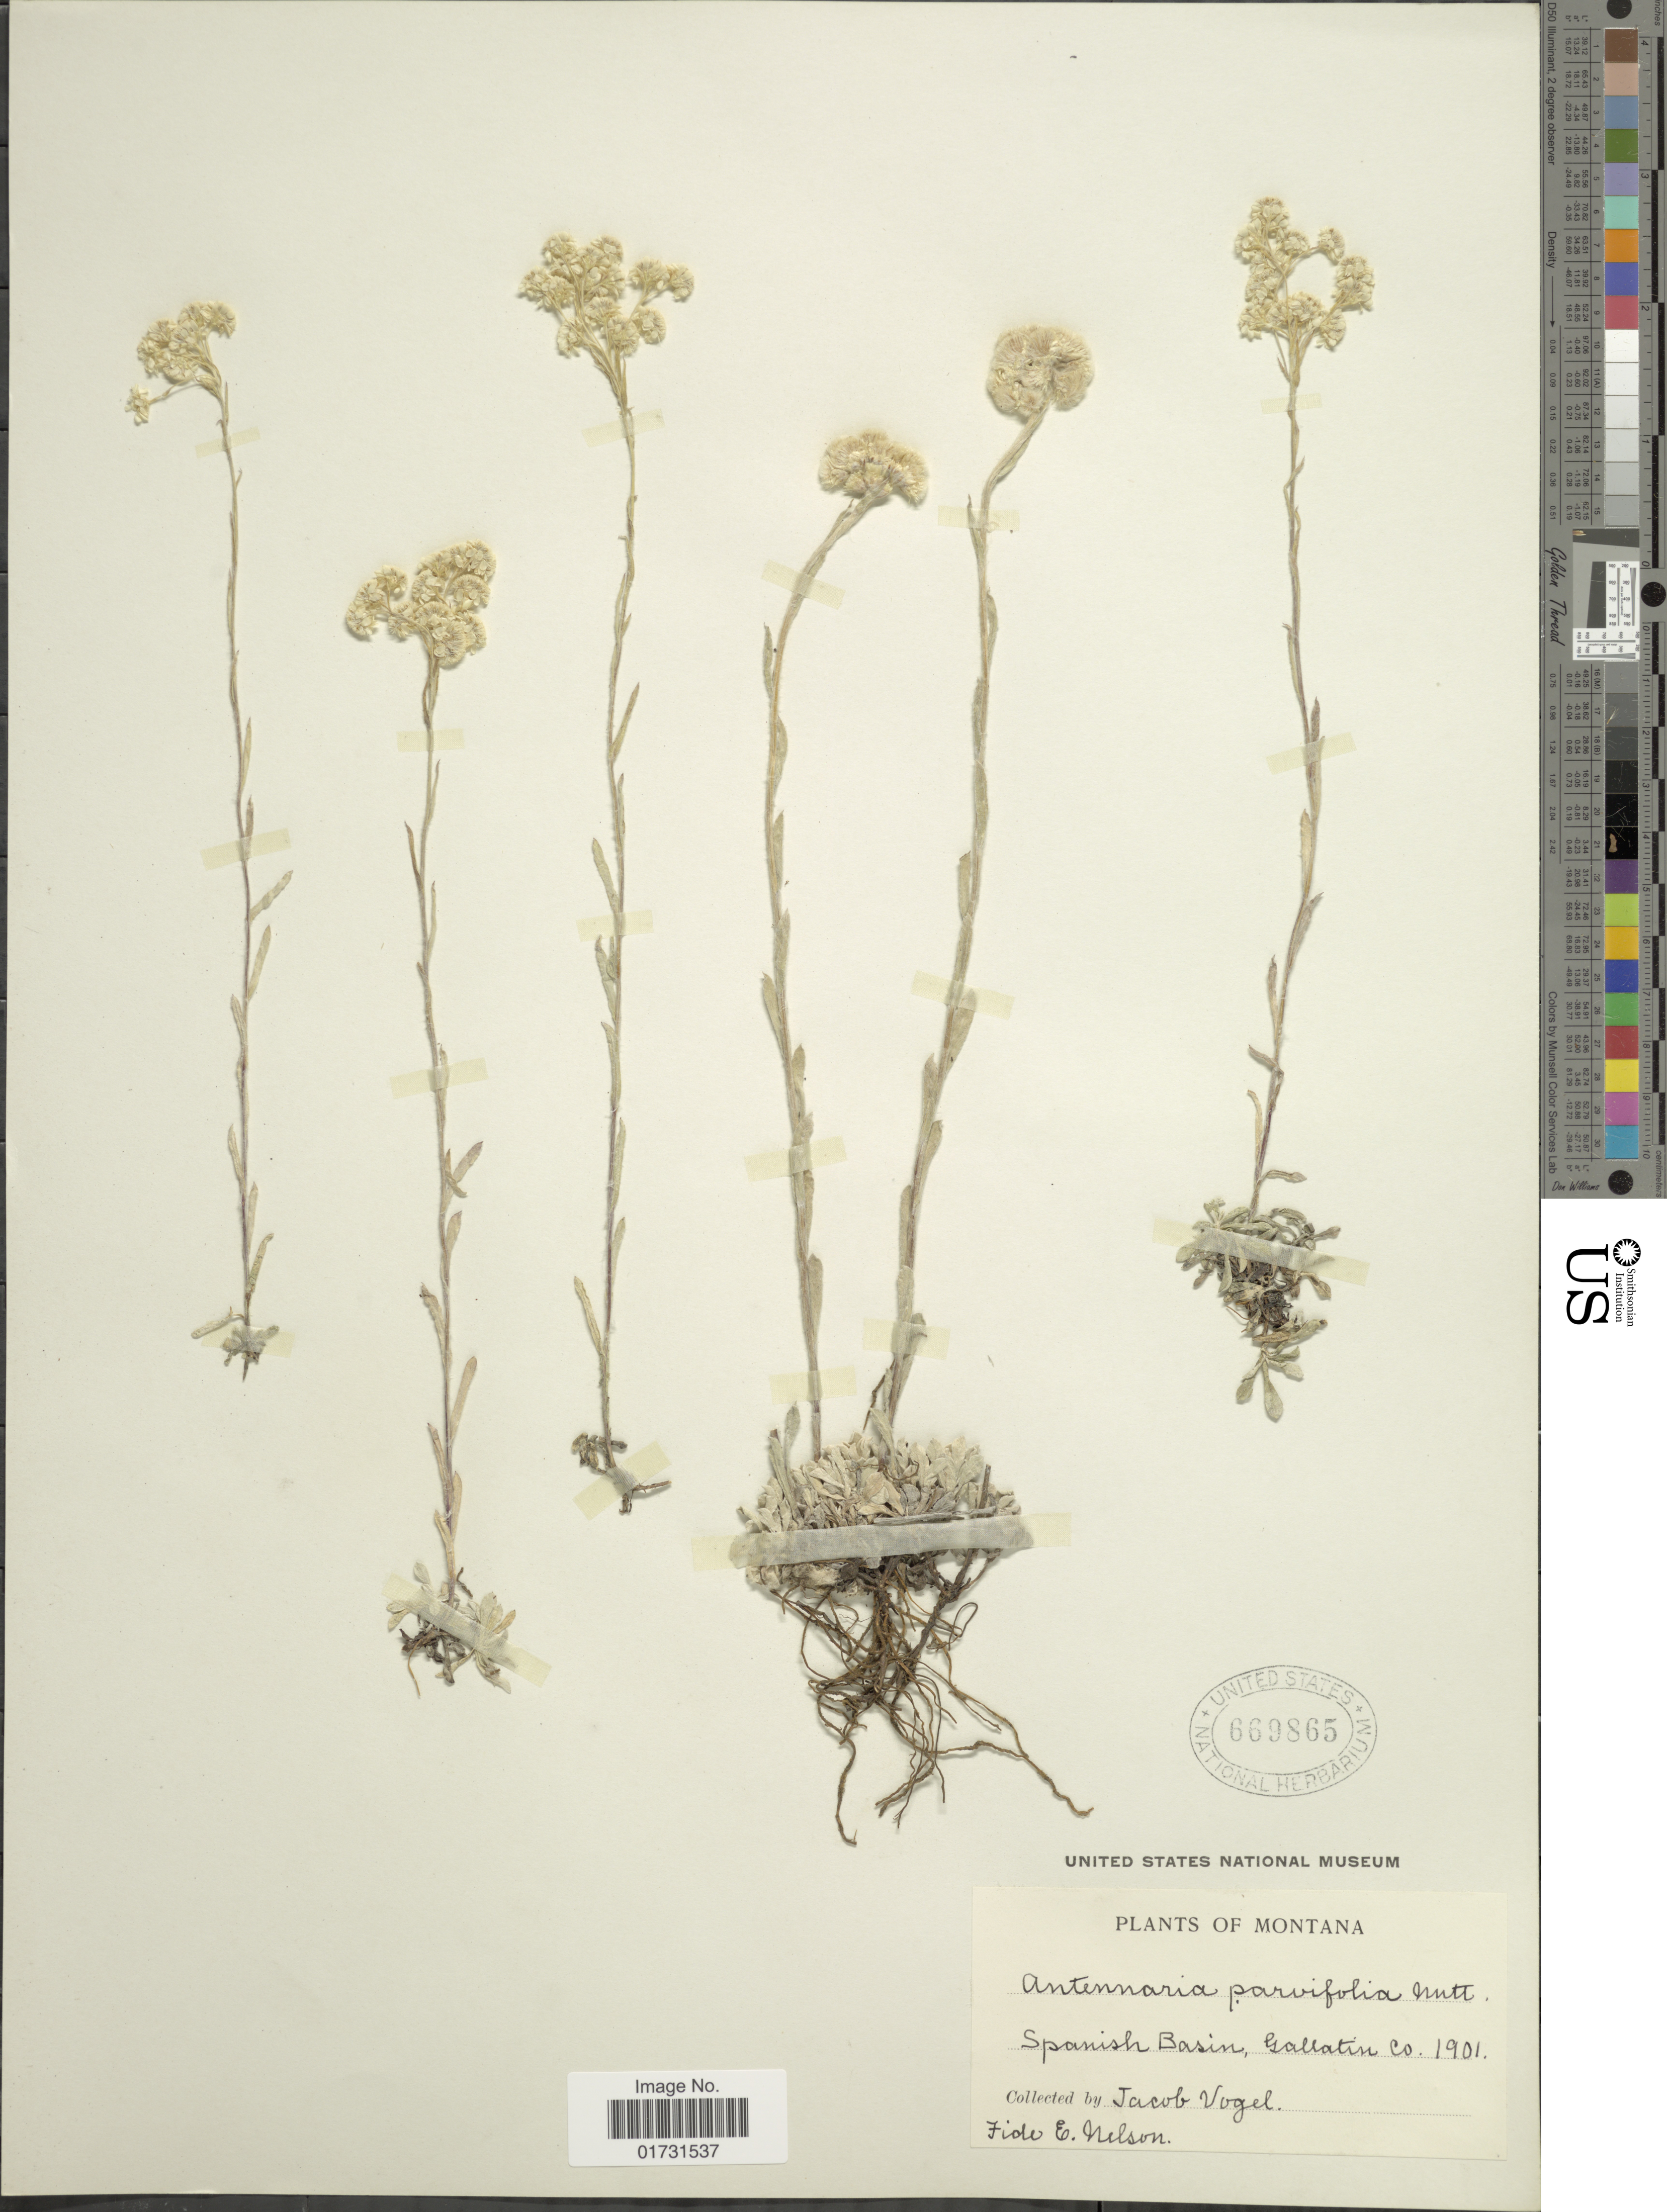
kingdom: Plantae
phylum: Tracheophyta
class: Magnoliopsida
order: Asterales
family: Asteraceae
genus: Antennaria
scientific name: Antennaria microphylla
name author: Rydb.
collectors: J. Vogel & E. Nelson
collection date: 1901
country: United States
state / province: Montana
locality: Spanish Basin, Gallatin Co.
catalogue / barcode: US 669865